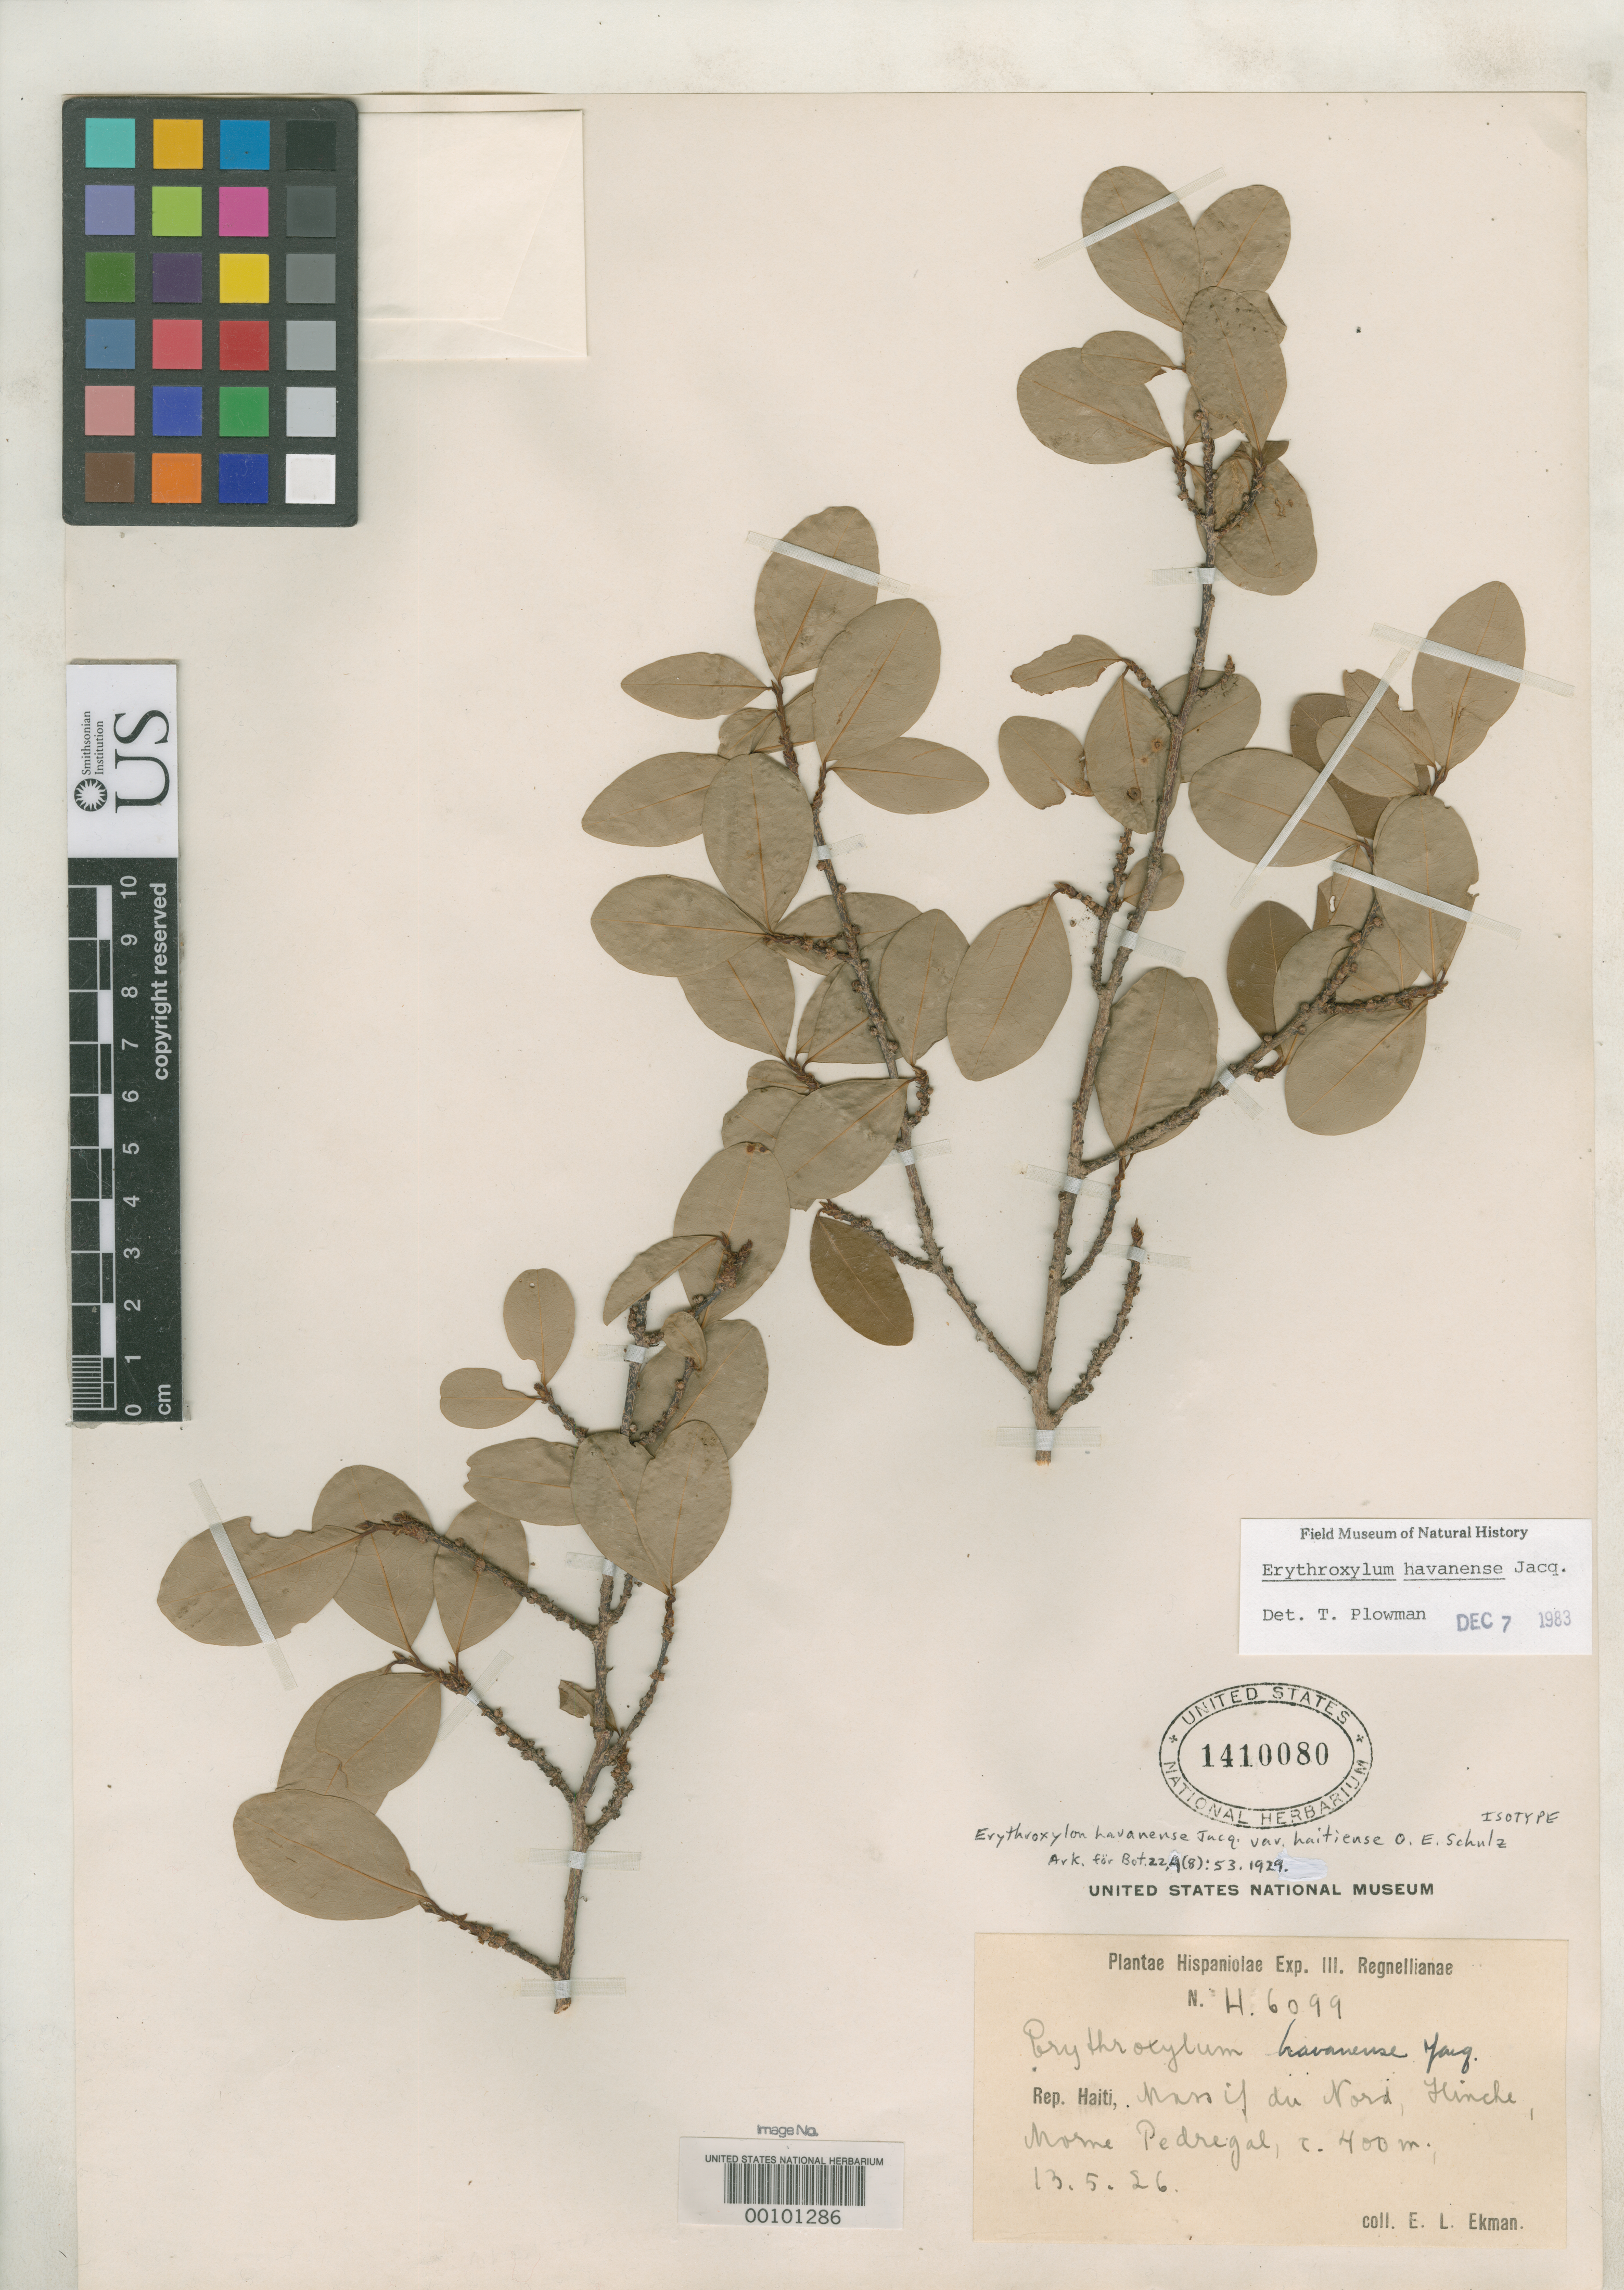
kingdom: Plantae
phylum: Tracheophyta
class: Magnoliopsida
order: Malpighiales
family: Erythroxylaceae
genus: Erythroxylum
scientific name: Erythroxylum havanense var. haitiense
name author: O.E. Schulz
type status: Isotype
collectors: E. L. Ekman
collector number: H 6099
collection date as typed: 13 May 1926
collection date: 1926-05-13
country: Haiti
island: Hispaniola Island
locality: Massif du Nord Porpehinche in Morne Pedregal.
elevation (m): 400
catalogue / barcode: US 1410080